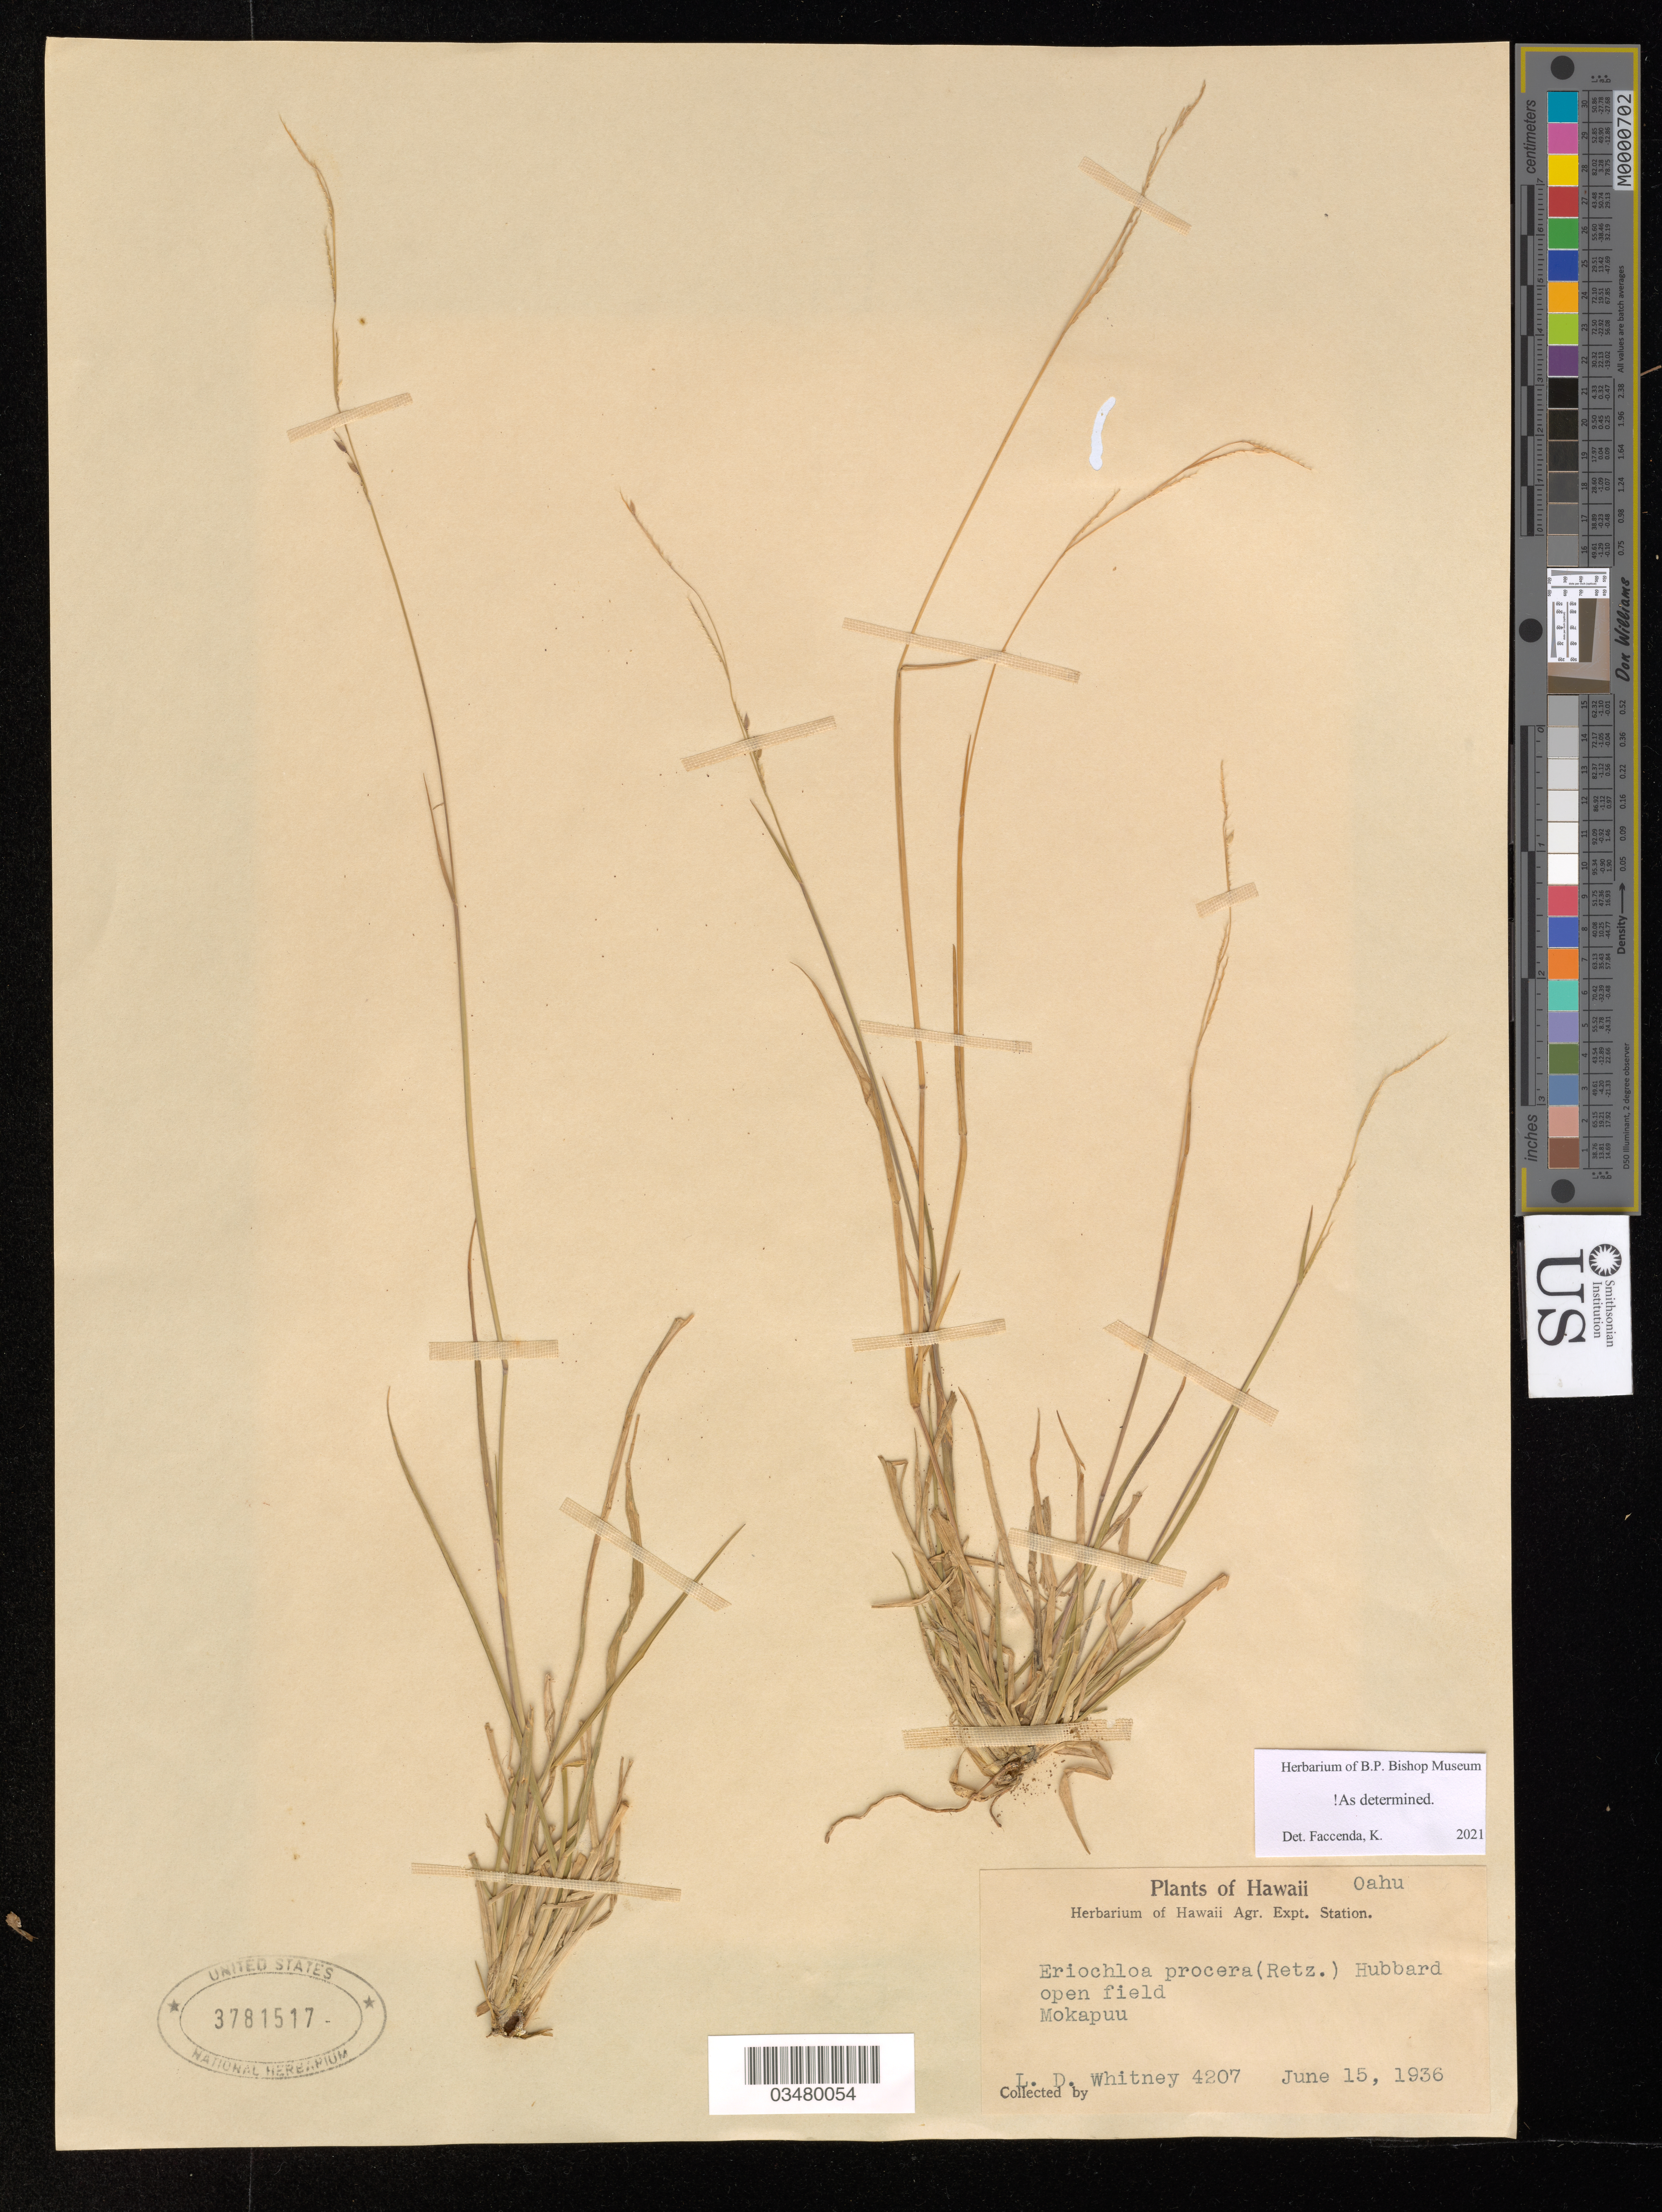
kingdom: Plantae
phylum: Tracheophyta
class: Liliopsida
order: Poales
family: Poaceae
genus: Eriochloa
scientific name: Eriochloa procera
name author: (Retz.) C.E. Hubb.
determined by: Faccenda, K.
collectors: L. Whitney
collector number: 4207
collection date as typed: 15 Jun 1936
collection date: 1936-06-15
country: United States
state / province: Hawaii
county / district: Honolulu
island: Oahu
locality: Makapuu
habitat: Open field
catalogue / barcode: US 3781517